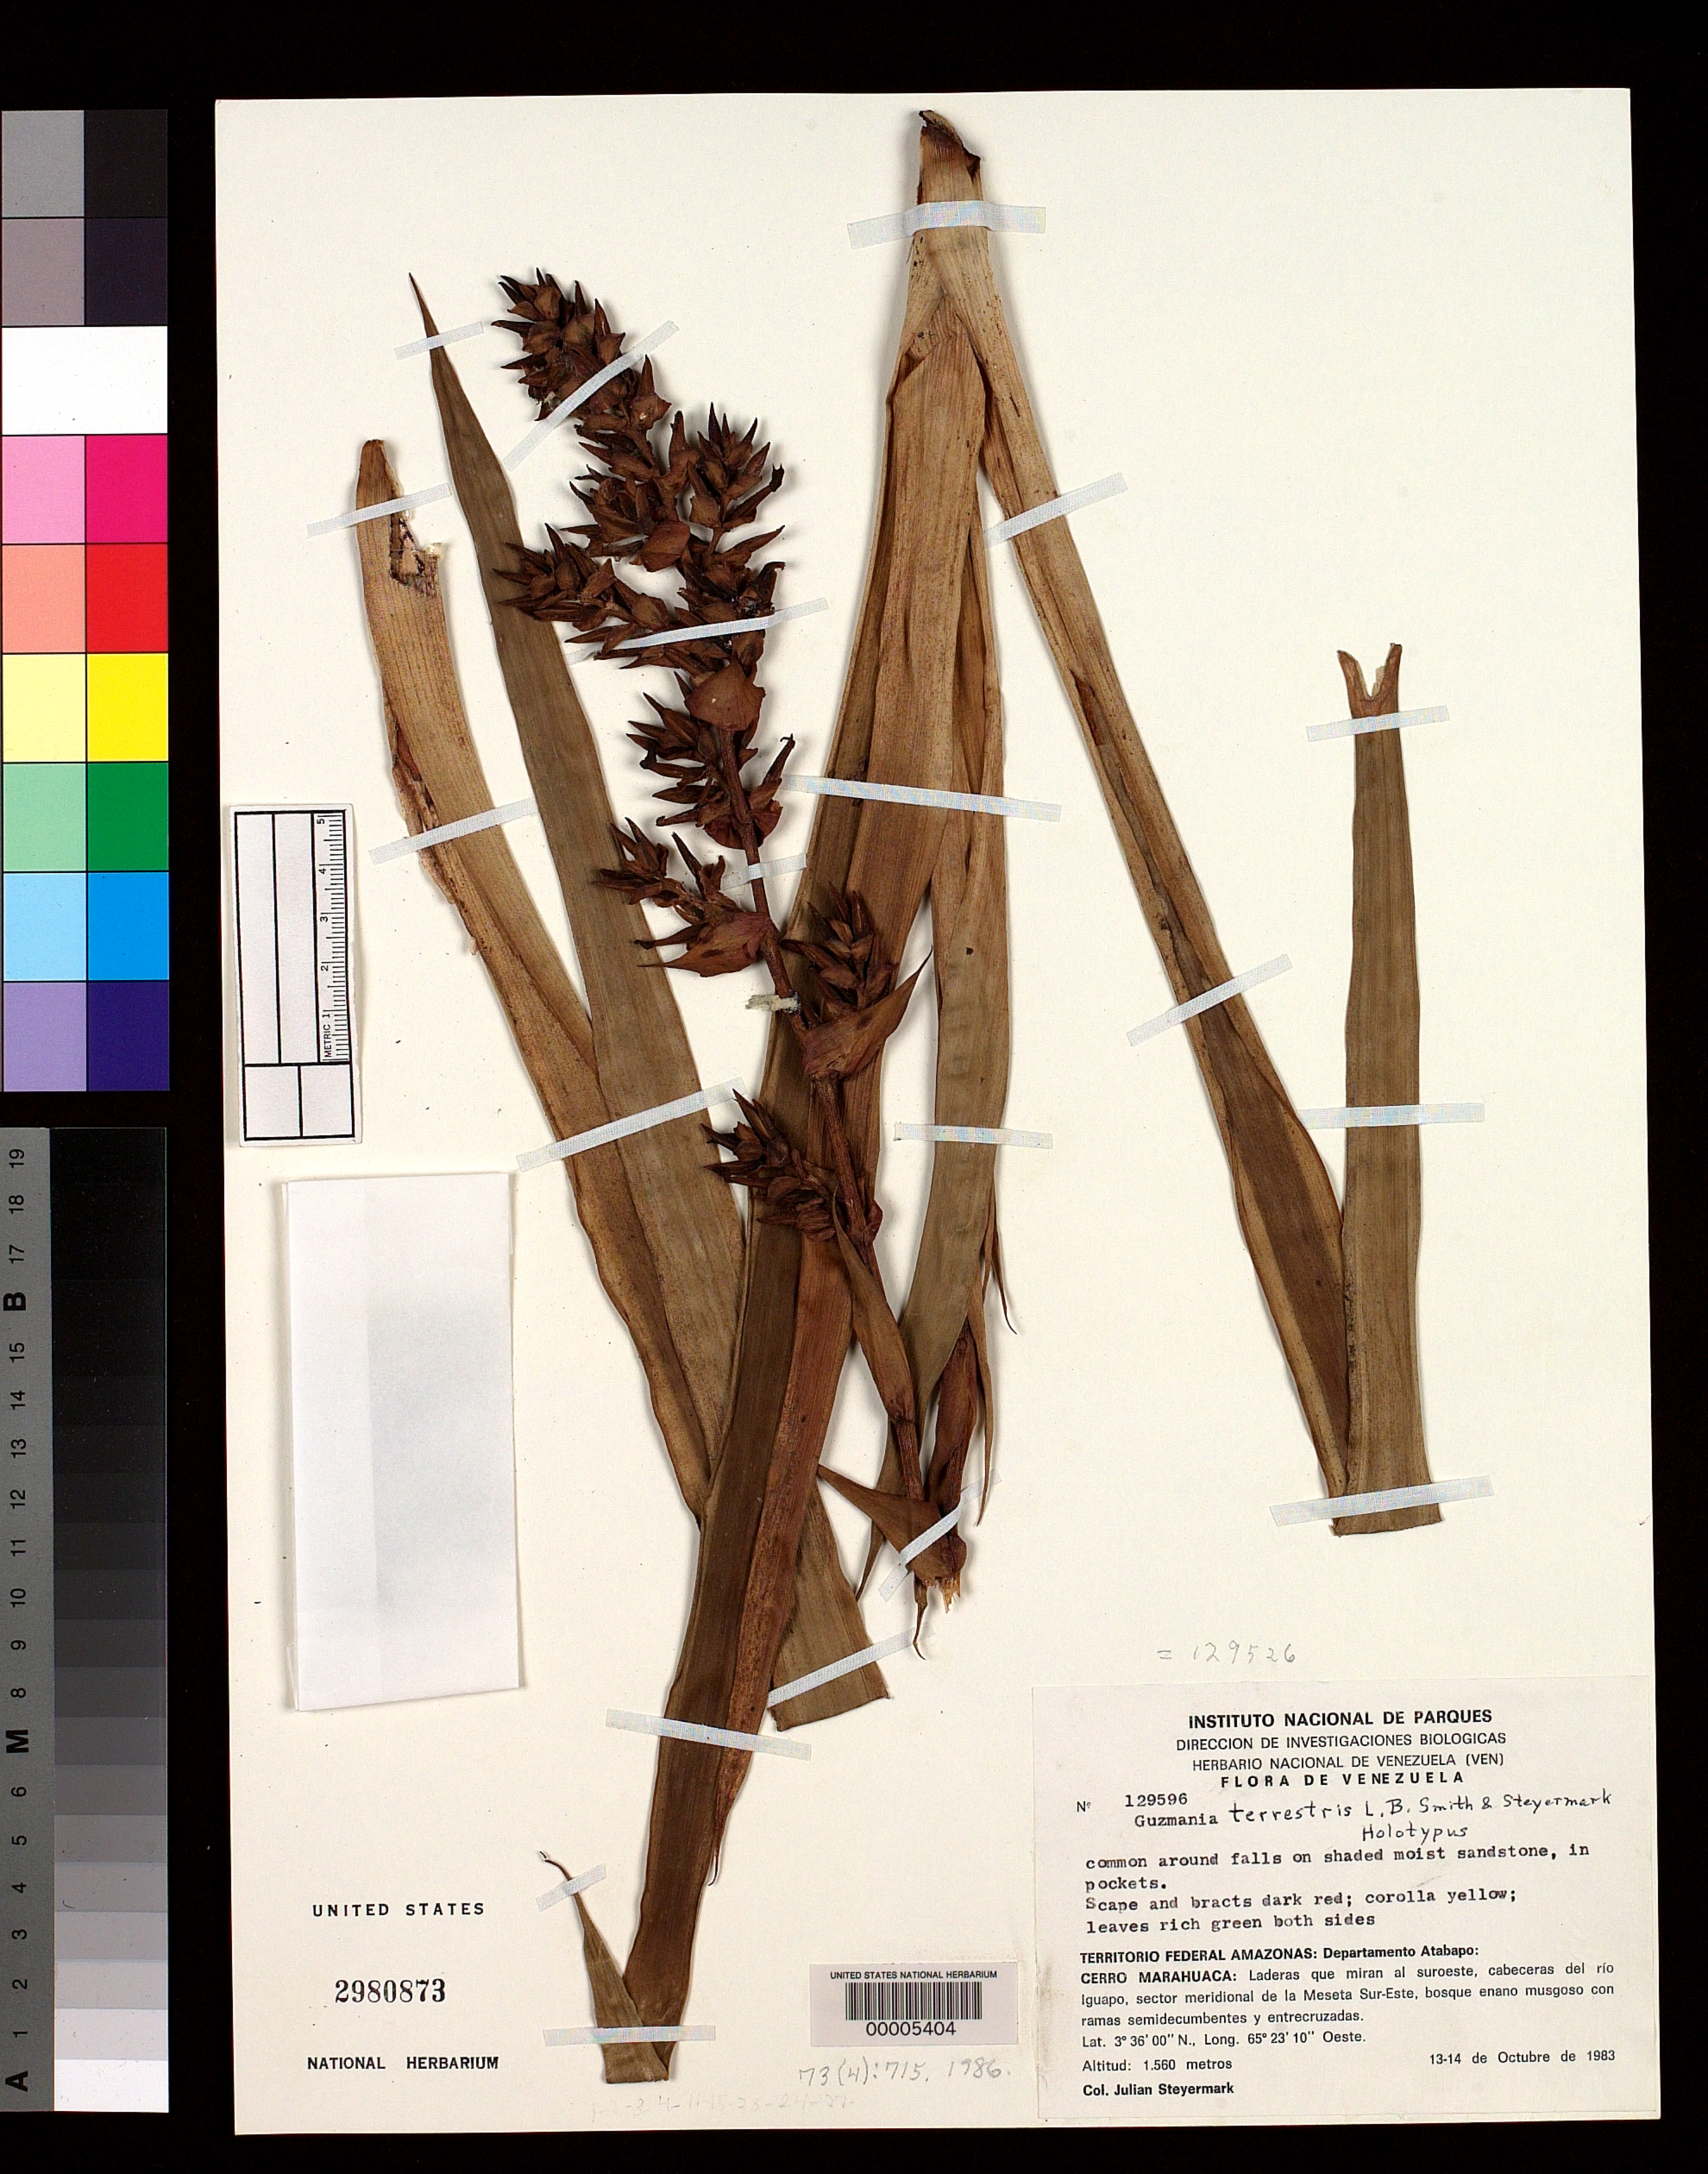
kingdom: Plantae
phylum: Tracheophyta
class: Liliopsida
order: Poales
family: Bromeliaceae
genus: Guzmania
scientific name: Guzmania terrestris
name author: L.B. Sm. & Steyerm.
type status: Holotype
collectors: J. Steyermark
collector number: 129596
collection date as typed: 13 Oct 1983 to 14 Oct 1983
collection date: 1983-10-13/1983-10-14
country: Venezuela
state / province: Amazonas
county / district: Atabapo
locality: Cerro Marahuaca, tributary of the Rio Iguapo.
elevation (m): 1560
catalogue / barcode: US 2980873